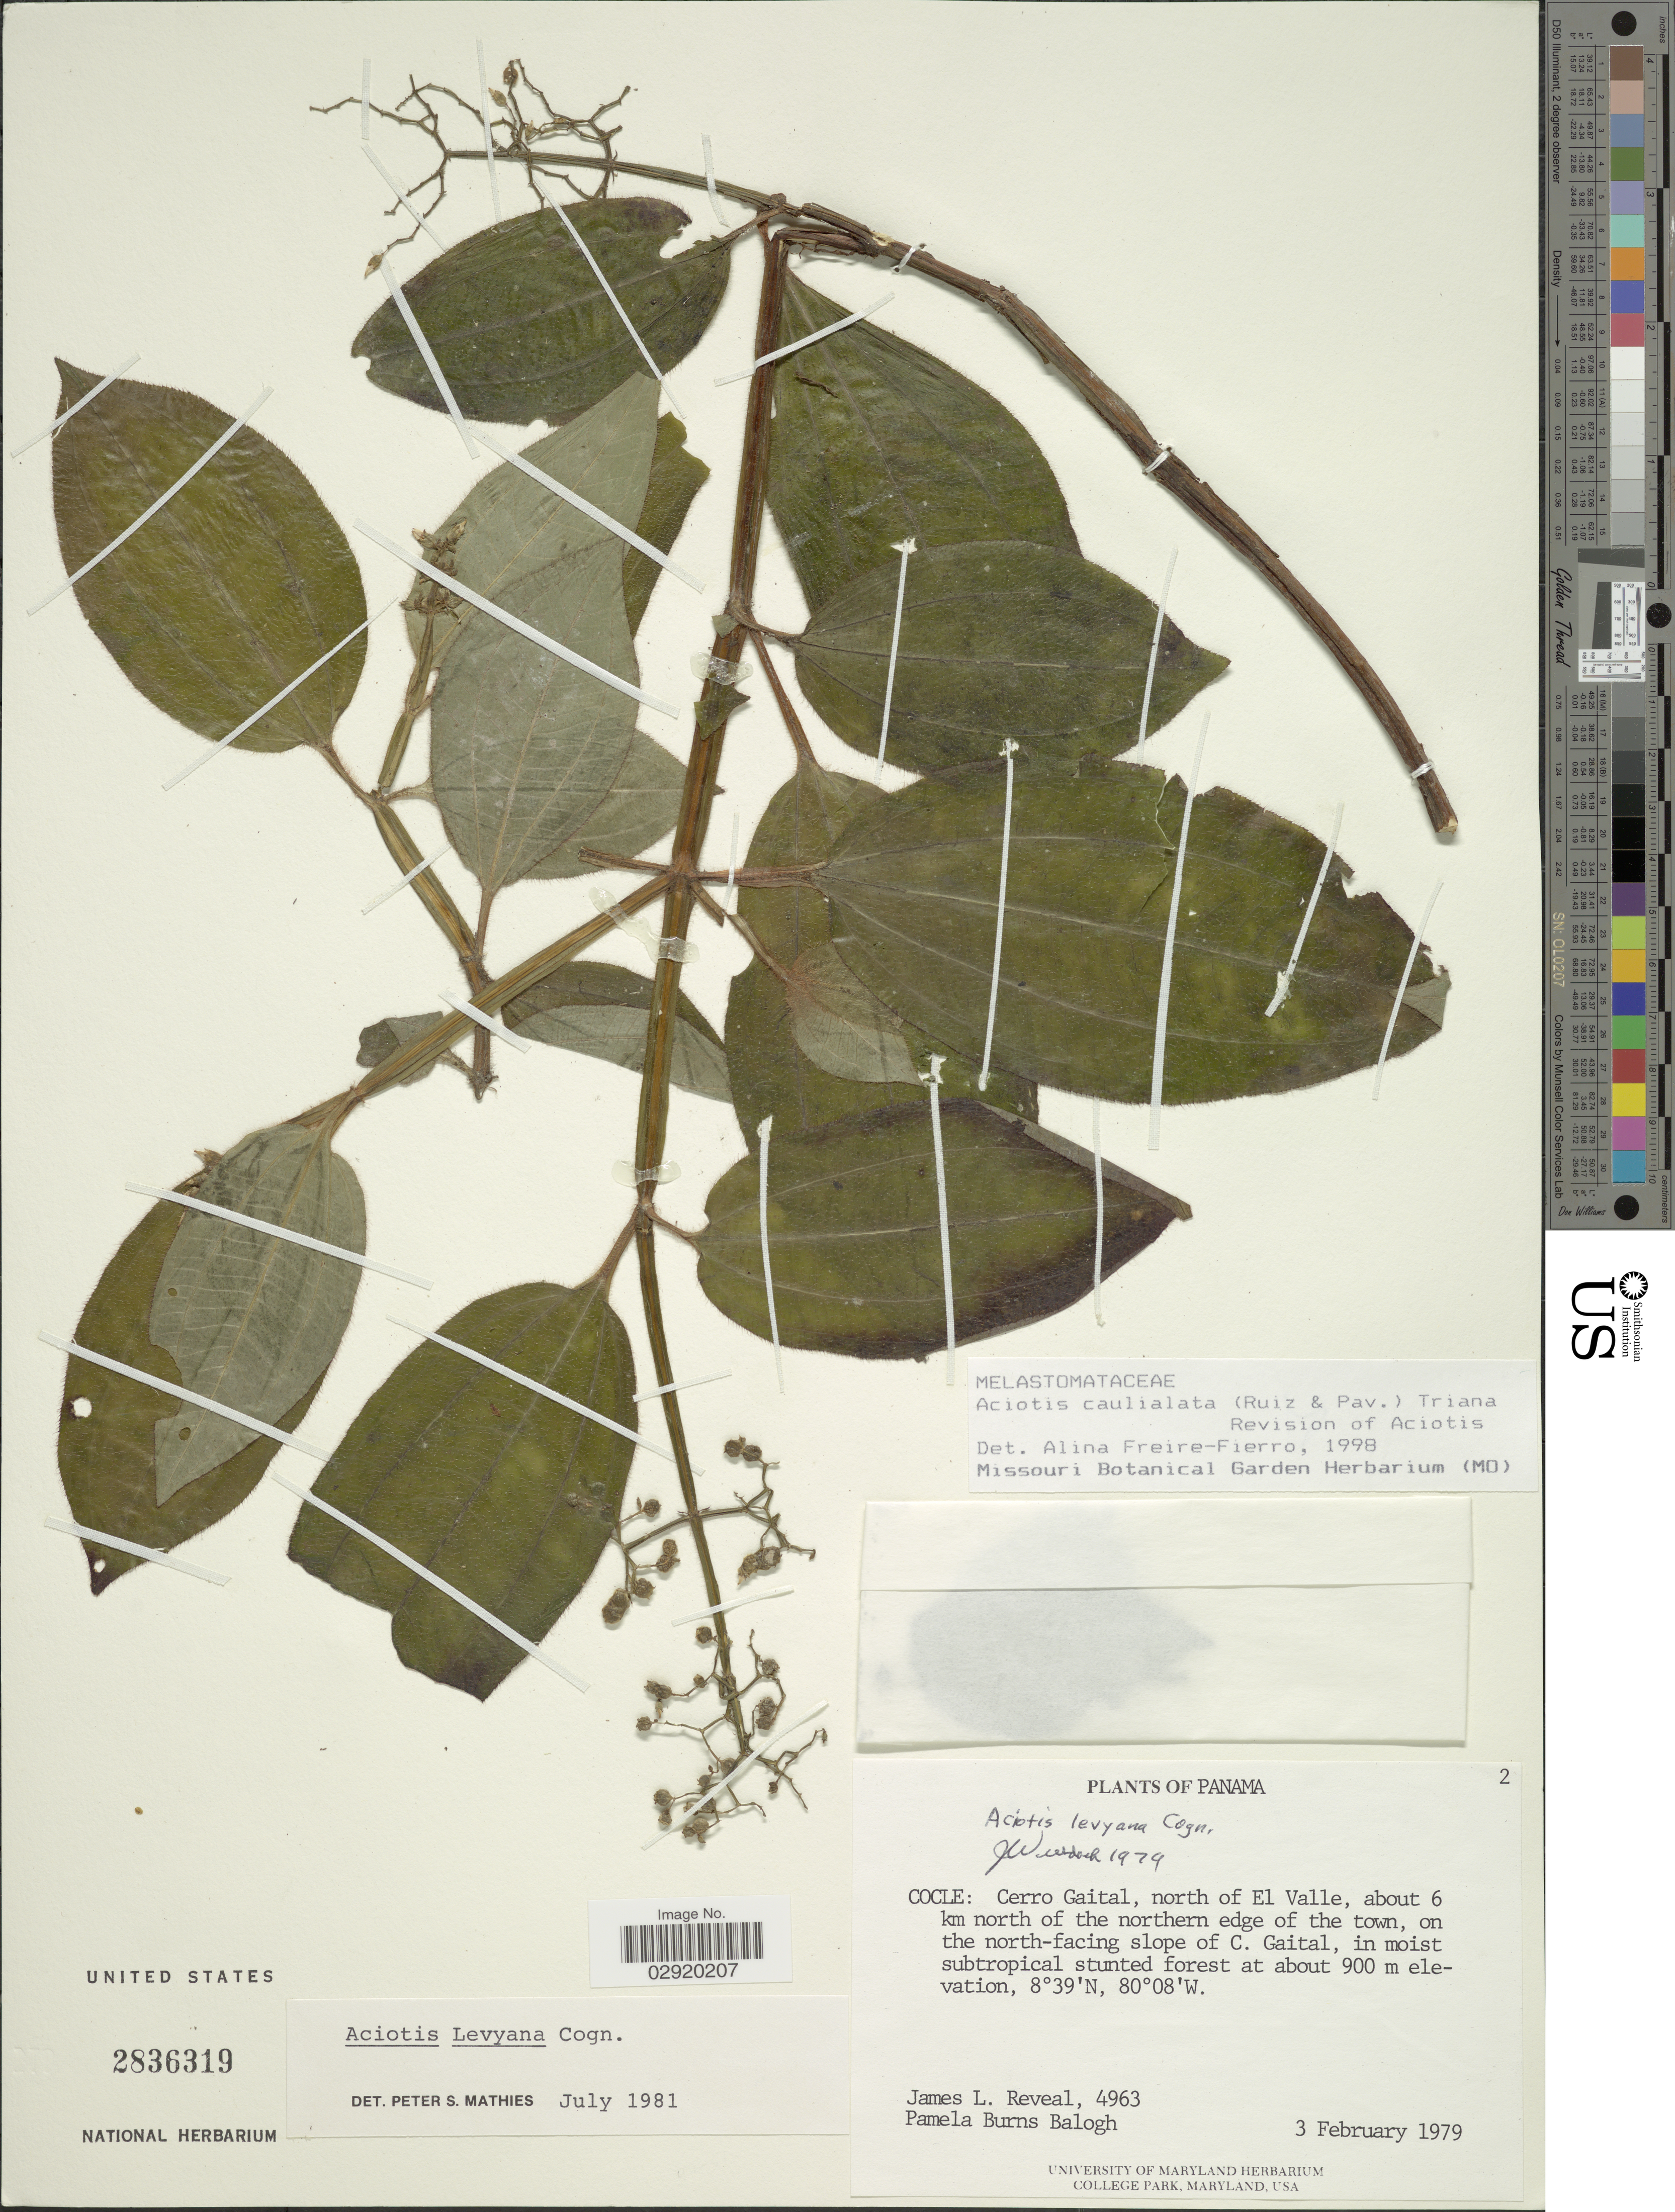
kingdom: Plantae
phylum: Tracheophyta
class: Magnoliopsida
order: Myrtales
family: Melastomataceae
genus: Aciotis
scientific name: Aciotis rubricaulis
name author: (Mart. ex DC.) Triana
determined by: Nunes da Silva, Diego, (RB), Jardim Botanico do Rio de Janeiro - Herbario (BRAZIL)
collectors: J. L. Reveal & P. Burns-Balogh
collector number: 4963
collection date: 1979-02-03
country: Panama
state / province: Coclé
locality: Cerro Gaital, north of El Valle, about 6 km north of the northern edge of the town, on the north-facing slope of C. Gaital.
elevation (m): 900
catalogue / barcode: US 2836319